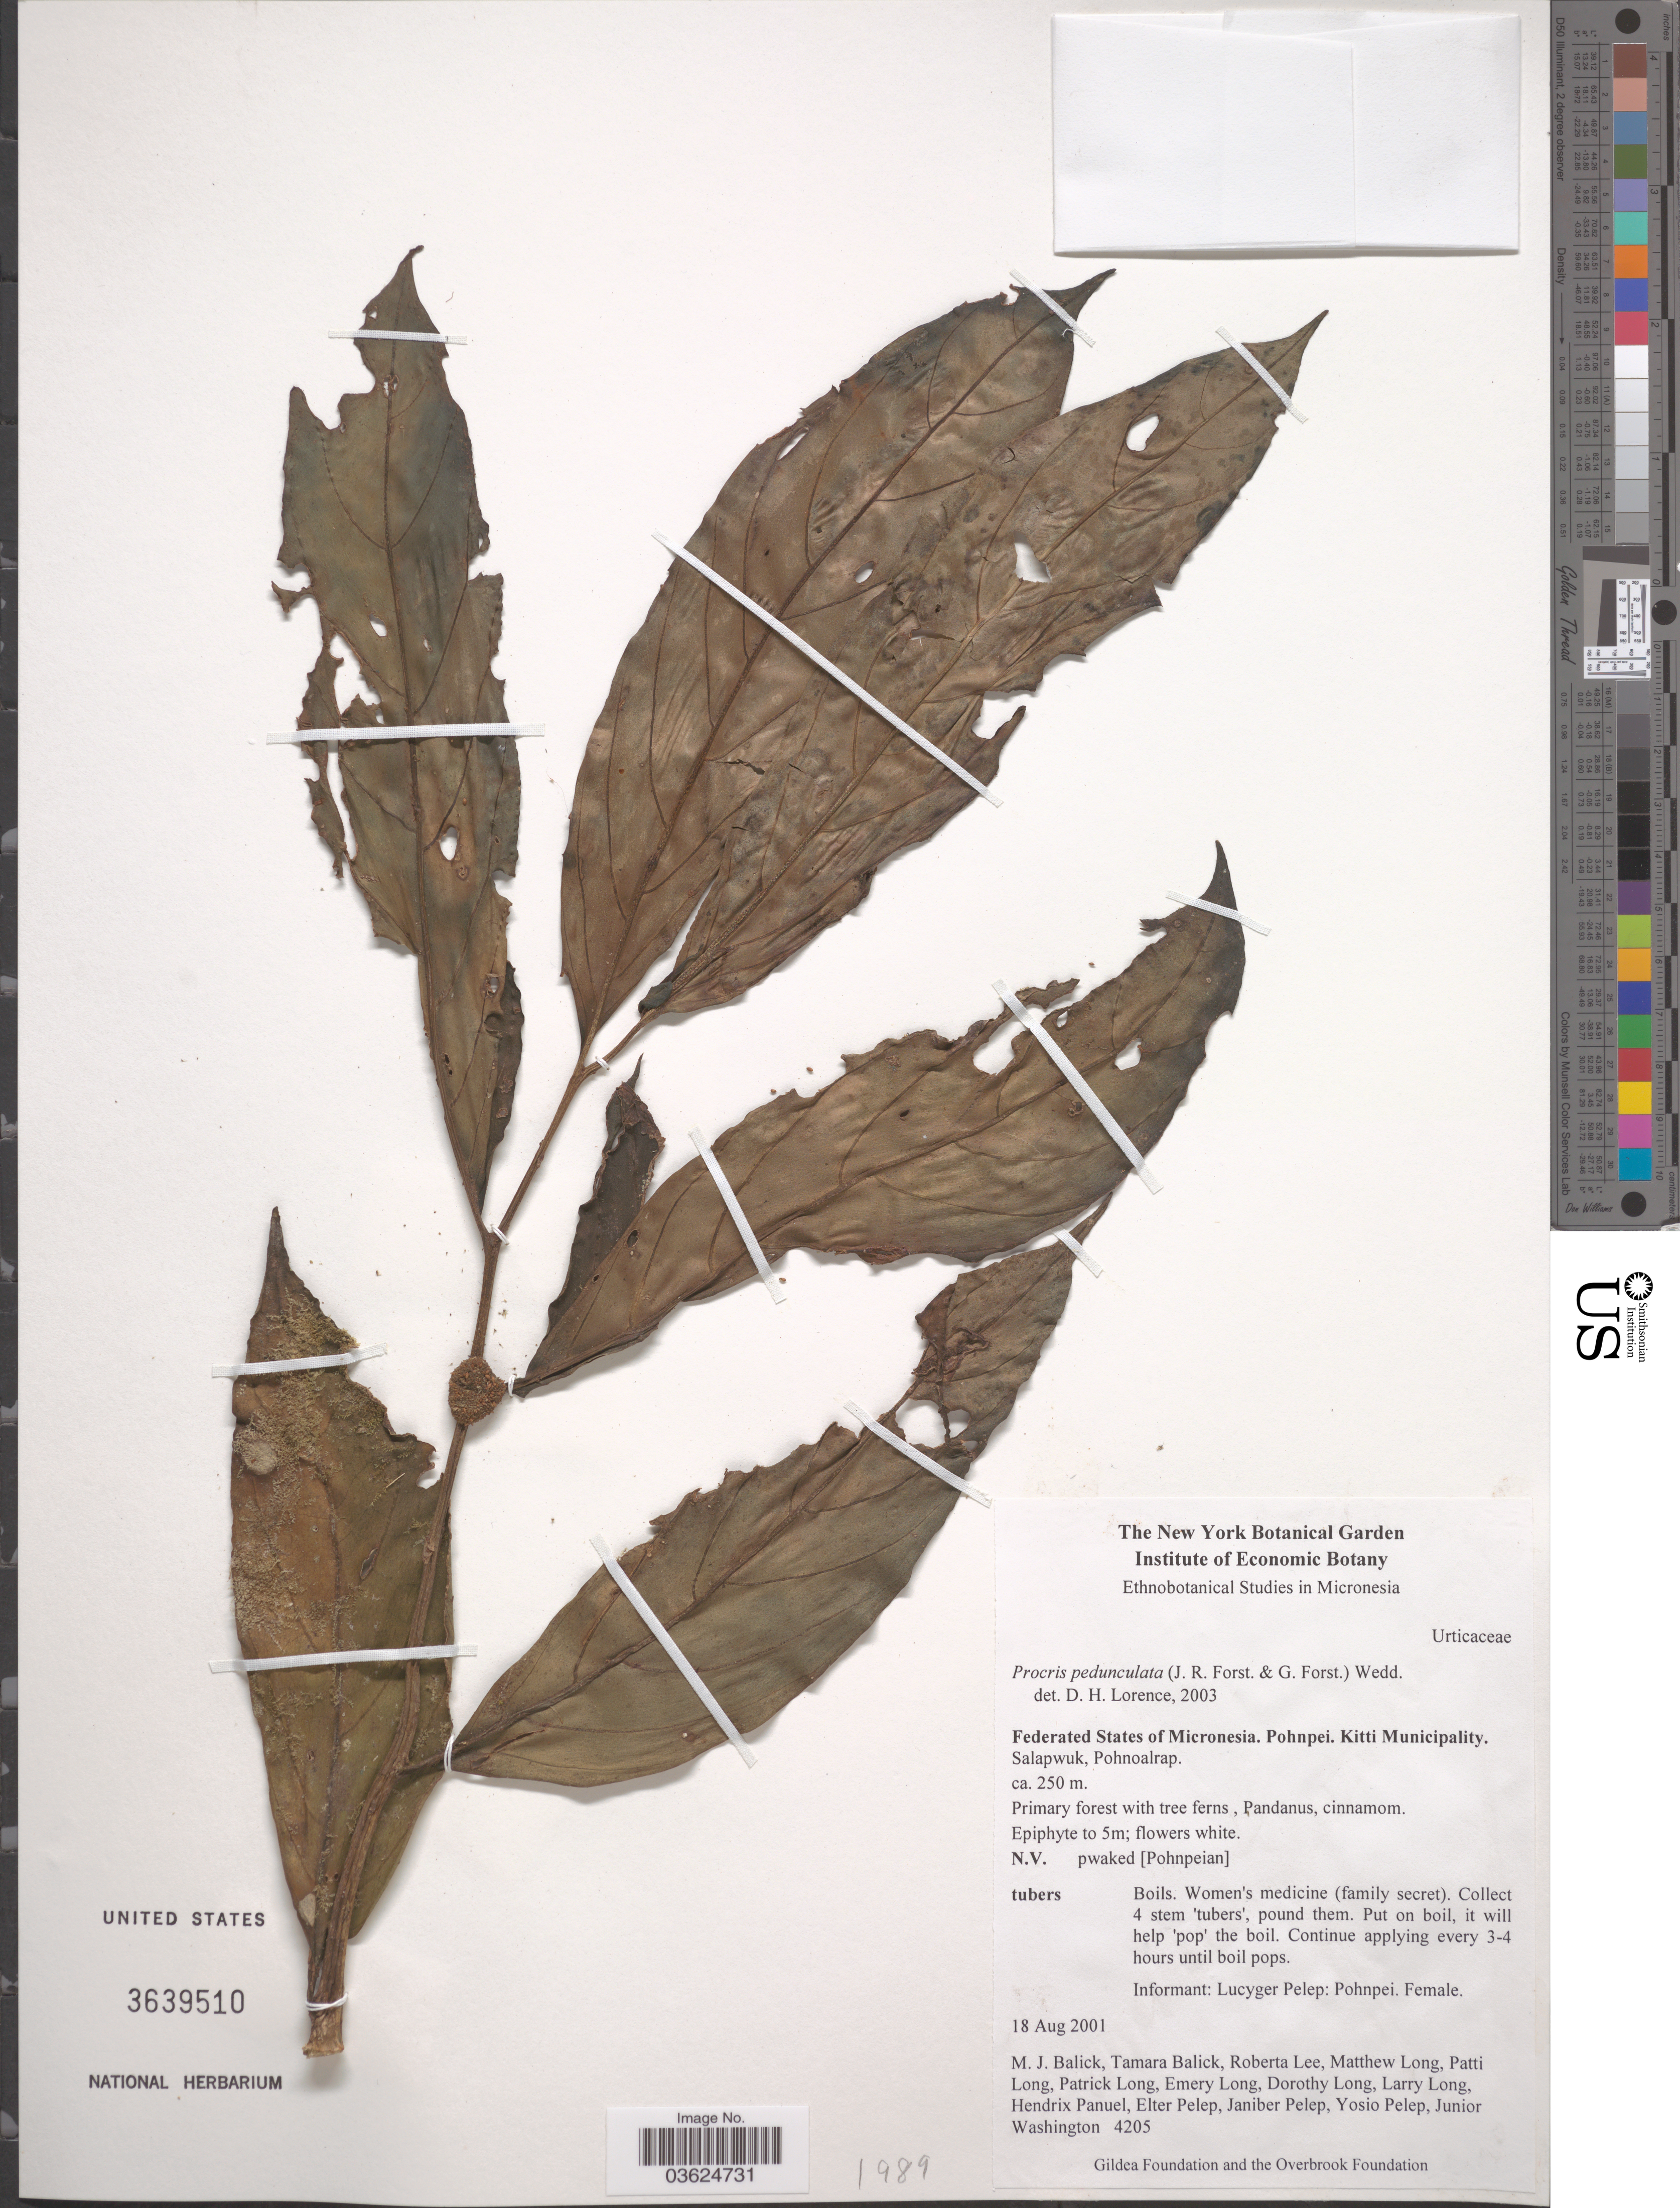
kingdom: Plantae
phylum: Tracheophyta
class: Magnoliopsida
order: Rosales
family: Urticaceae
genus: Procris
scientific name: Procris pedunculata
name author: (J.R. Forst. & G. Forst.) Wedd.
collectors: M. J. Balick, T. Balick, R. Lee, M. Long & et al.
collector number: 4205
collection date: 2001-08-18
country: Micronesia, Federated States of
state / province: Pohnpei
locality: Federated States of Micronesia. Pohnpei. Kitti Municipality. Salapwuk, Pohnoalrap.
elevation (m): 250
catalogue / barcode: US 3639510